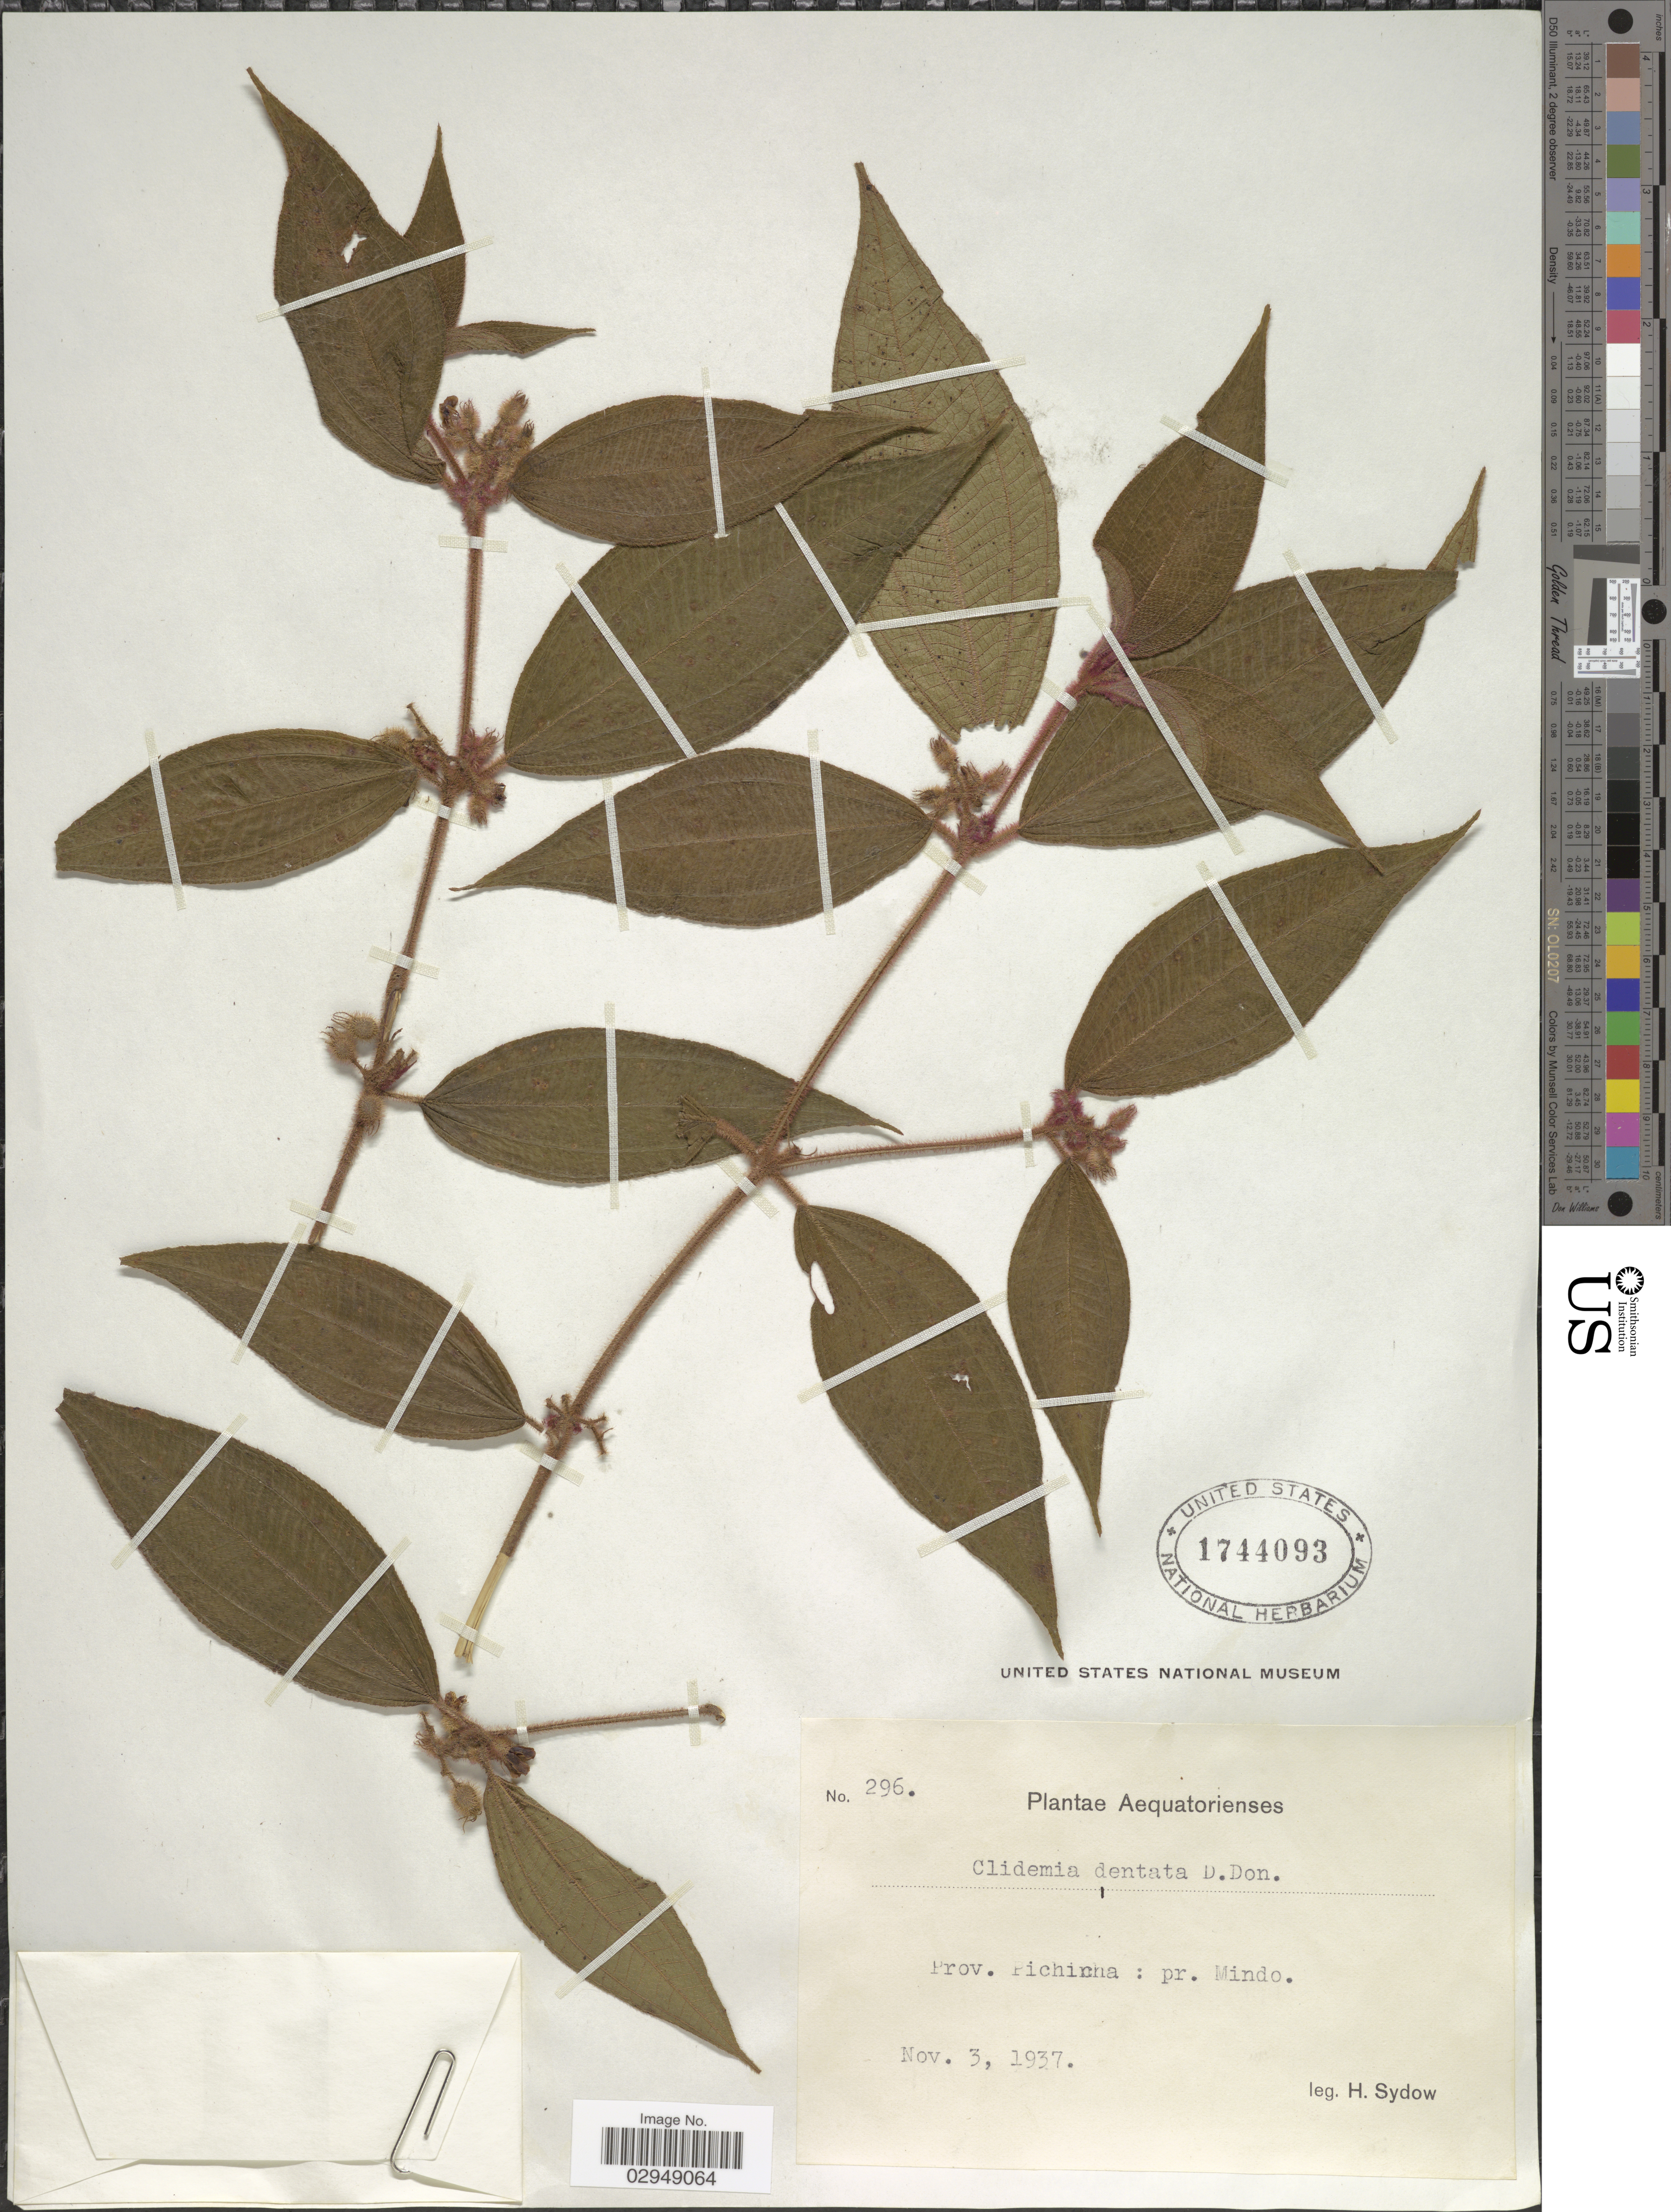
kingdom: Plantae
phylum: Tracheophyta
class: Magnoliopsida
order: Myrtales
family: Melastomataceae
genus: Clidemia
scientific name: Clidemia dentata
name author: D. Don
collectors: H. Sydow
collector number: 296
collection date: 1937-11-03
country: Ecuador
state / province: Pichincha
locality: Pr. Mindo.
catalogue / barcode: US 1744093